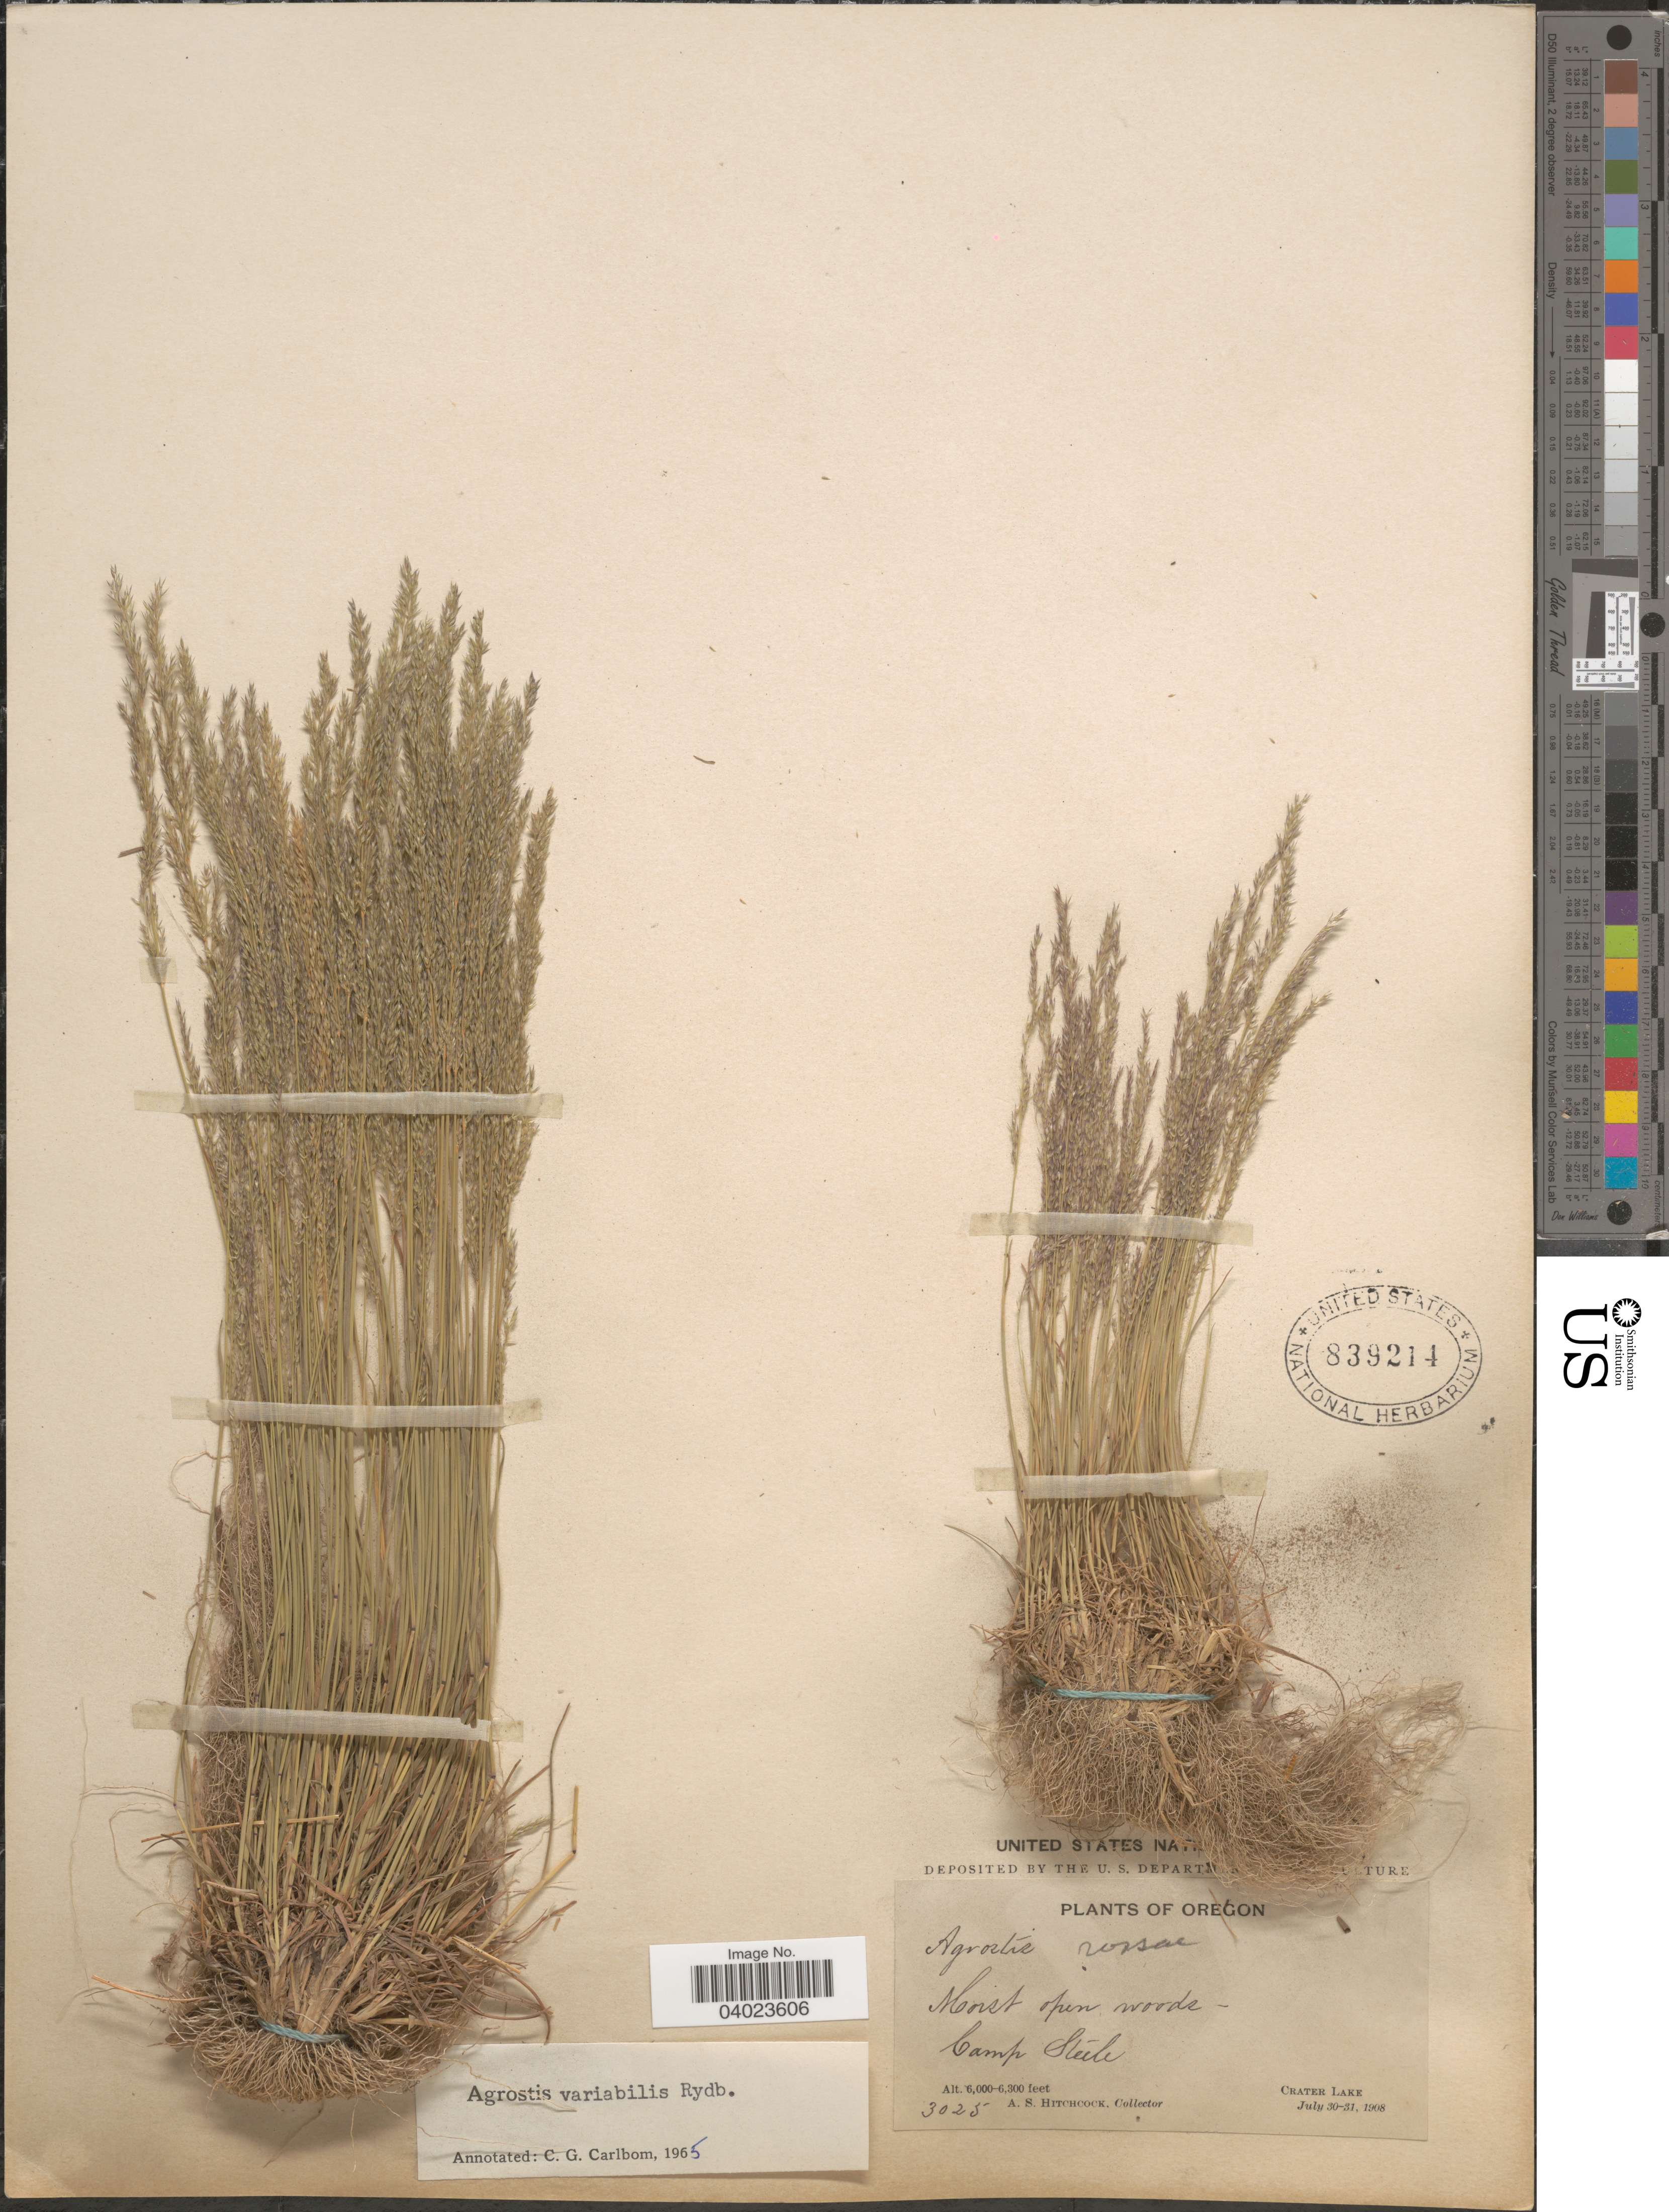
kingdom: Plantae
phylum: Tracheophyta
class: Liliopsida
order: Poales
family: Poaceae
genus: Agrostis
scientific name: Agrostis variabilis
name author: Rydb.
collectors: A. S. Hitchcock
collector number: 3025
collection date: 1908-07-30/1908-07-31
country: United States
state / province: Oregon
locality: Moist open woods - Camp Steele, Crater Lake.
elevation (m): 1829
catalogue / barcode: US 839214